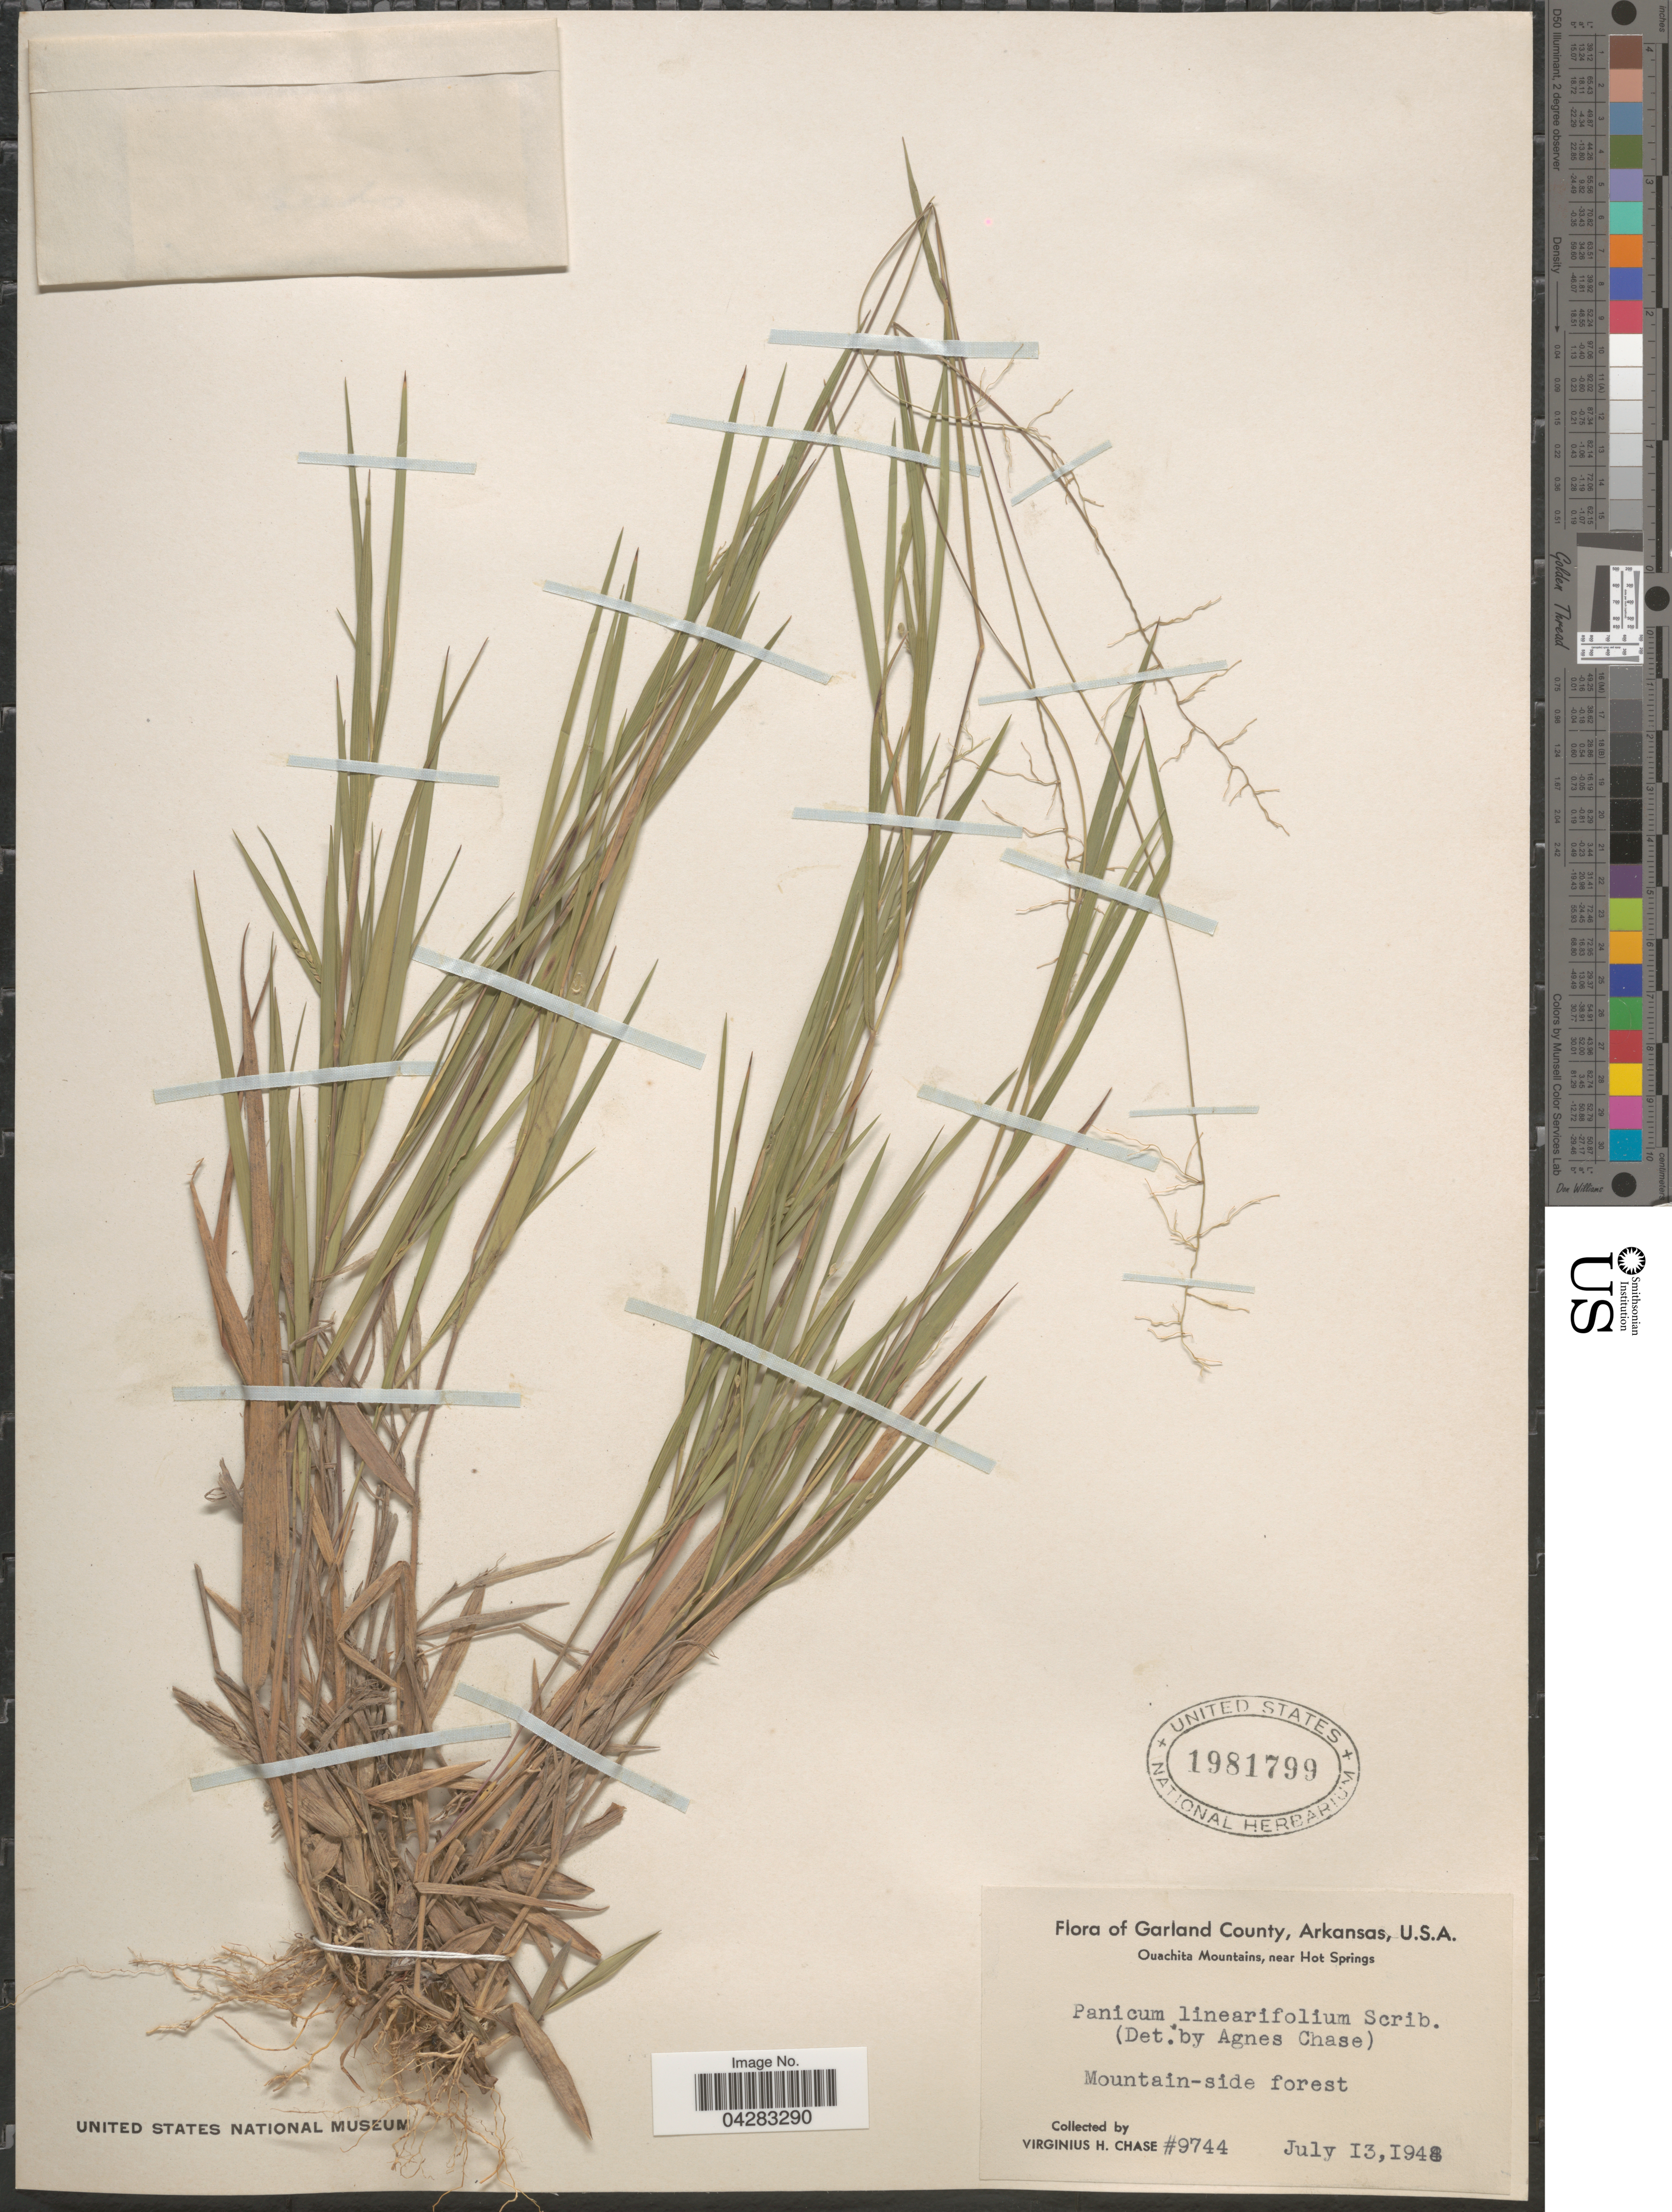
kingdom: Plantae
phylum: Tracheophyta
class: Liliopsida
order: Poales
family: Poaceae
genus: Dichanthelium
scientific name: Dichanthelium linearifolium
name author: (Scribn.) Gould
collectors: V. H. Chase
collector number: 9744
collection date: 1948-07-13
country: United States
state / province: Arkansas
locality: Garland County. Ouchita Mountains, near Hot Springs. Mountain-side forest.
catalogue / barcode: US 1981799